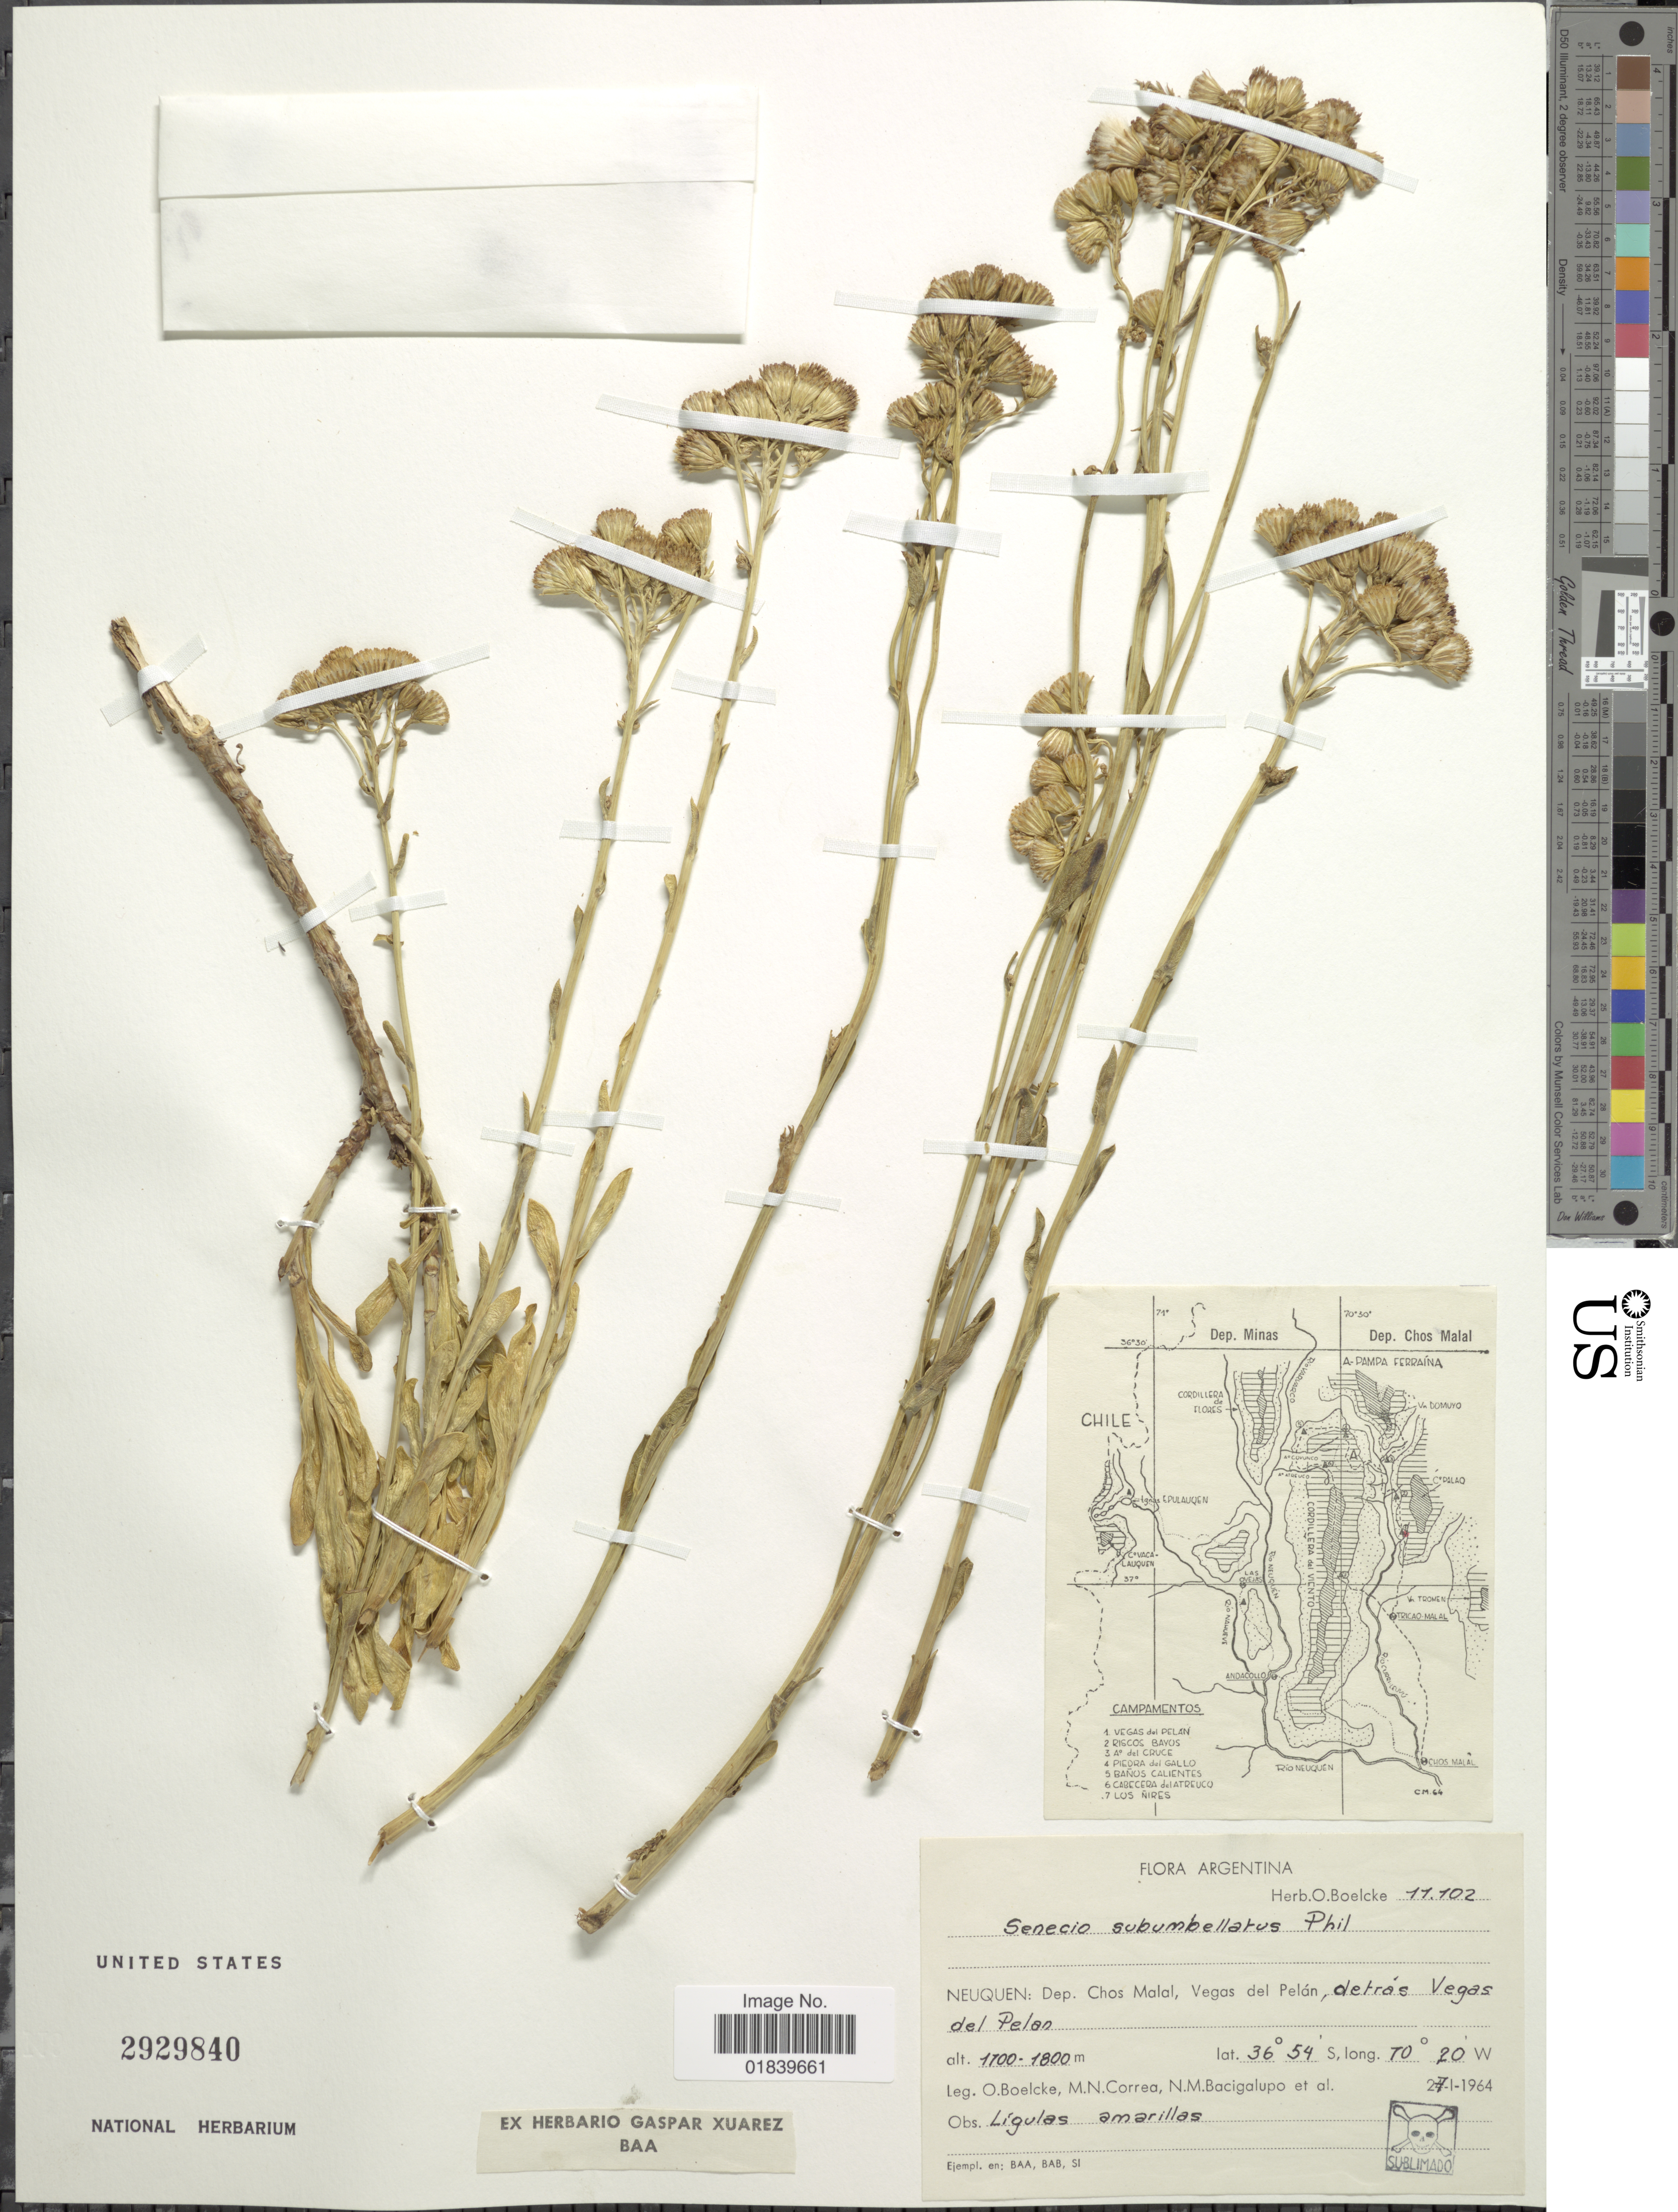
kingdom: Plantae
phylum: Tracheophyta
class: Magnoliopsida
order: Asterales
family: Asteraceae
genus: Senecio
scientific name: Senecio subumbellatus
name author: Phil.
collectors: O. Boelcke, M. N. Correa, N. Bacigalupi & et al.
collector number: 11102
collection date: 1964-01-27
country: Argentina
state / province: Neuquen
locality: Neuquen: Dep. Chas. Malal, Vegas del Pelan, detras Vegas Del Pelan.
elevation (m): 1100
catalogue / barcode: US 2929840